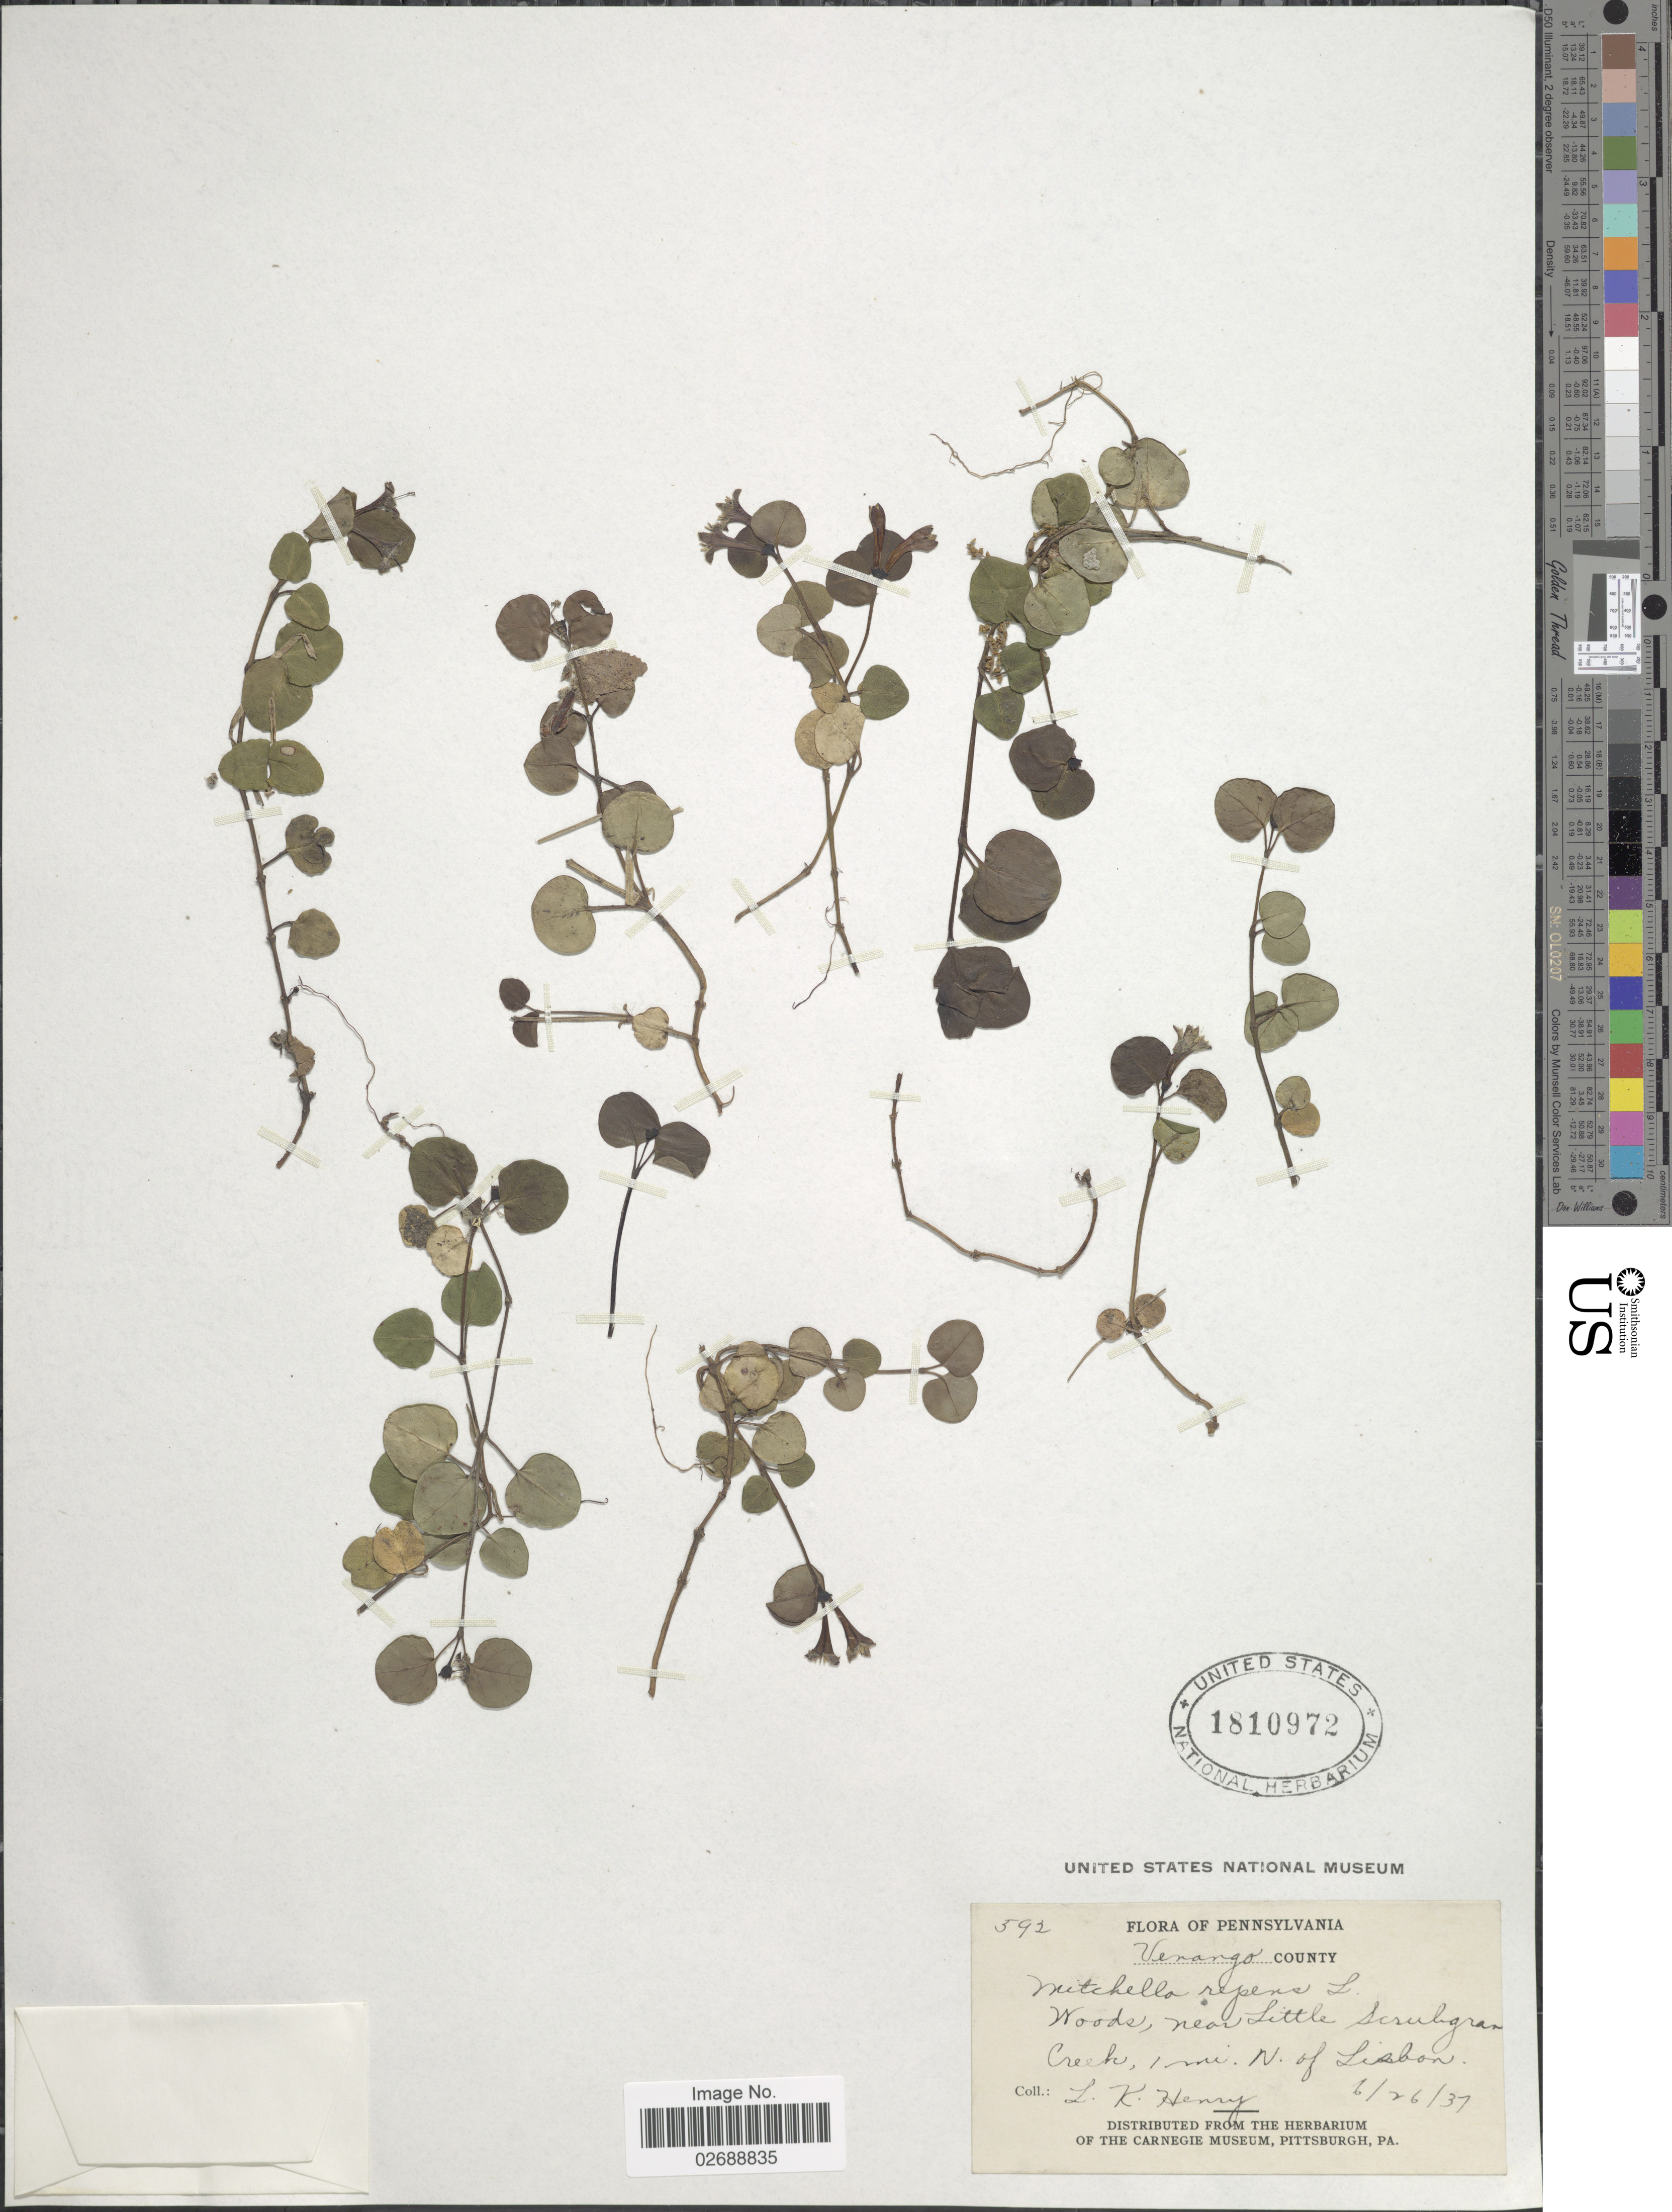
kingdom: Plantae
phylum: Tracheophyta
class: Magnoliopsida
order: Gentianales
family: Rubiaceae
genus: Mitchella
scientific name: Mitchella repens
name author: L.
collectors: L. K. Henry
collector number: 592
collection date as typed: Transcribed d/m/y: 26/6/37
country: United States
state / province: Pennsylvania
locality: Verango County. Near Little Scrubgrass Creek, 1 mi. N. of Lisbon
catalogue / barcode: US 1810972